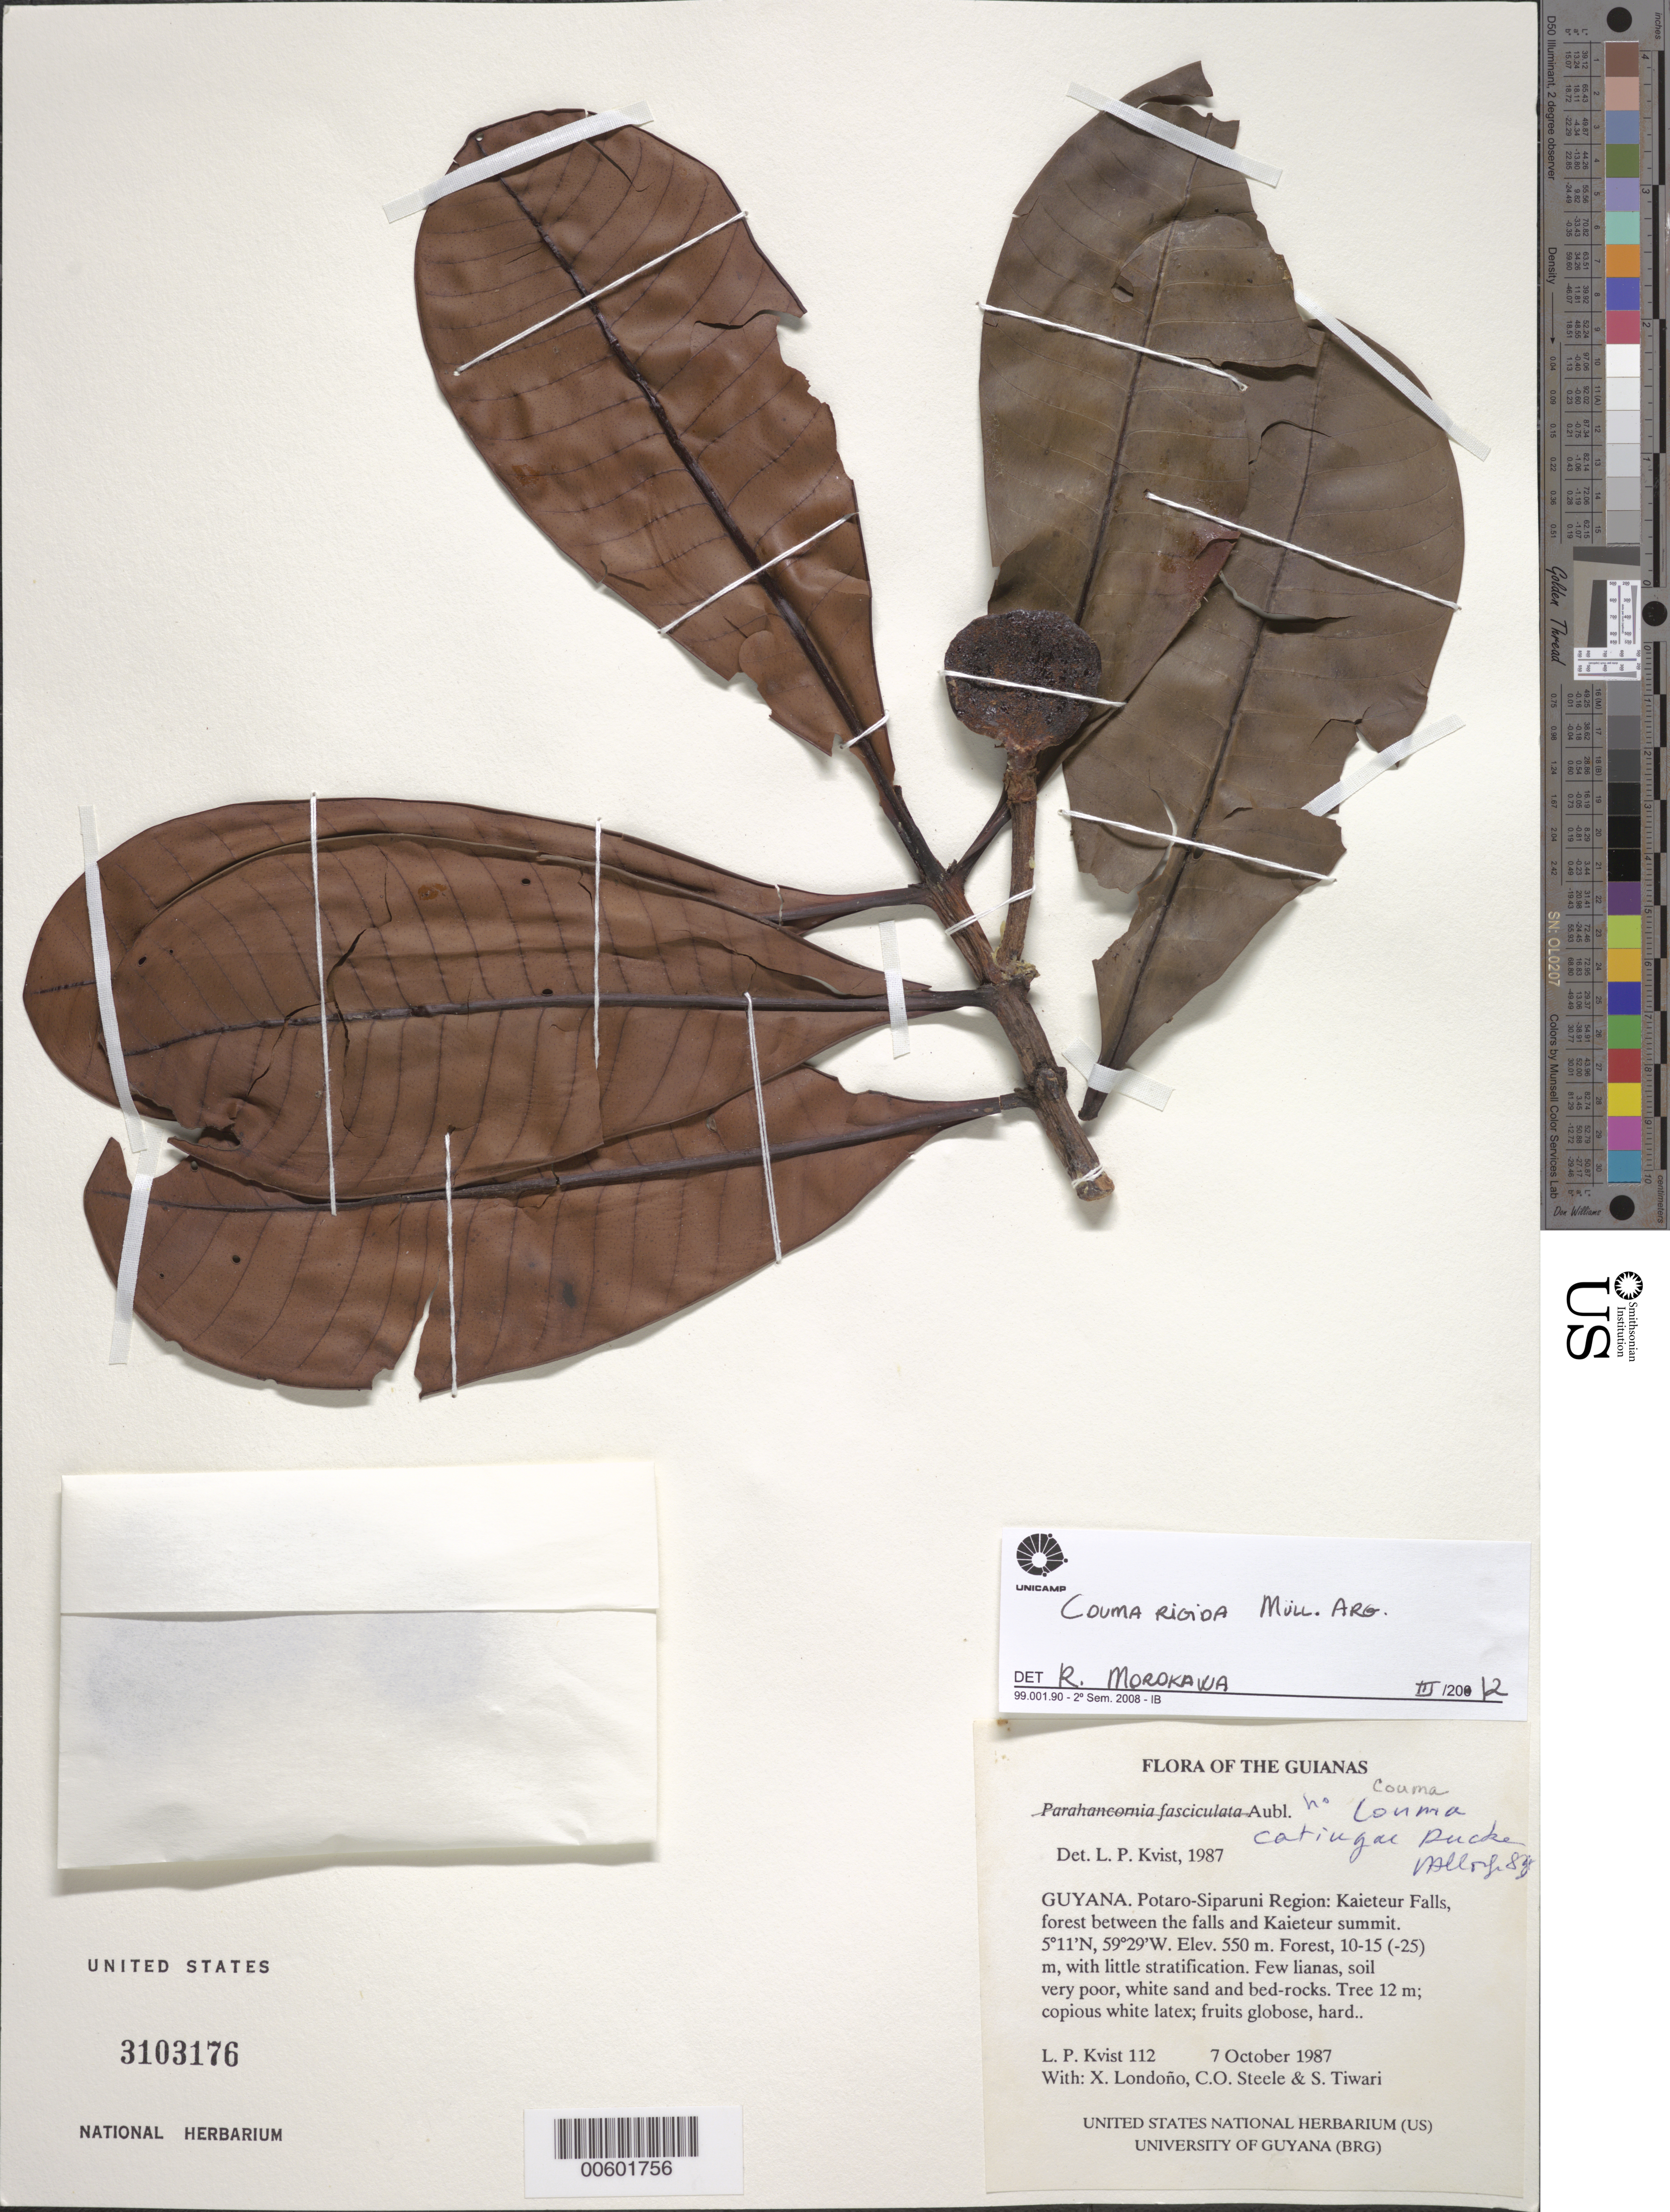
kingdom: Plantae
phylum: Tracheophyta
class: Magnoliopsida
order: Gentianales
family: Apocynaceae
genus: Couma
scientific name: Couma rigida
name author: Müll. Arg.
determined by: Morokawa, R.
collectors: L. P. Kvist, X. Londoño, O. C. Steele & S. Tiwari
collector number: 112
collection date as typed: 7 October 1987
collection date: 1987-10-07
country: Guyana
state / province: Potaro-Siparuni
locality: Kaieteur Falls, between the falls and Kaieteur summit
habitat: Forest, 10-15 (-25) m, with little stratification. Few lianas, soil very poor, white sand and bed-rocks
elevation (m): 550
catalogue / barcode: US 3103176